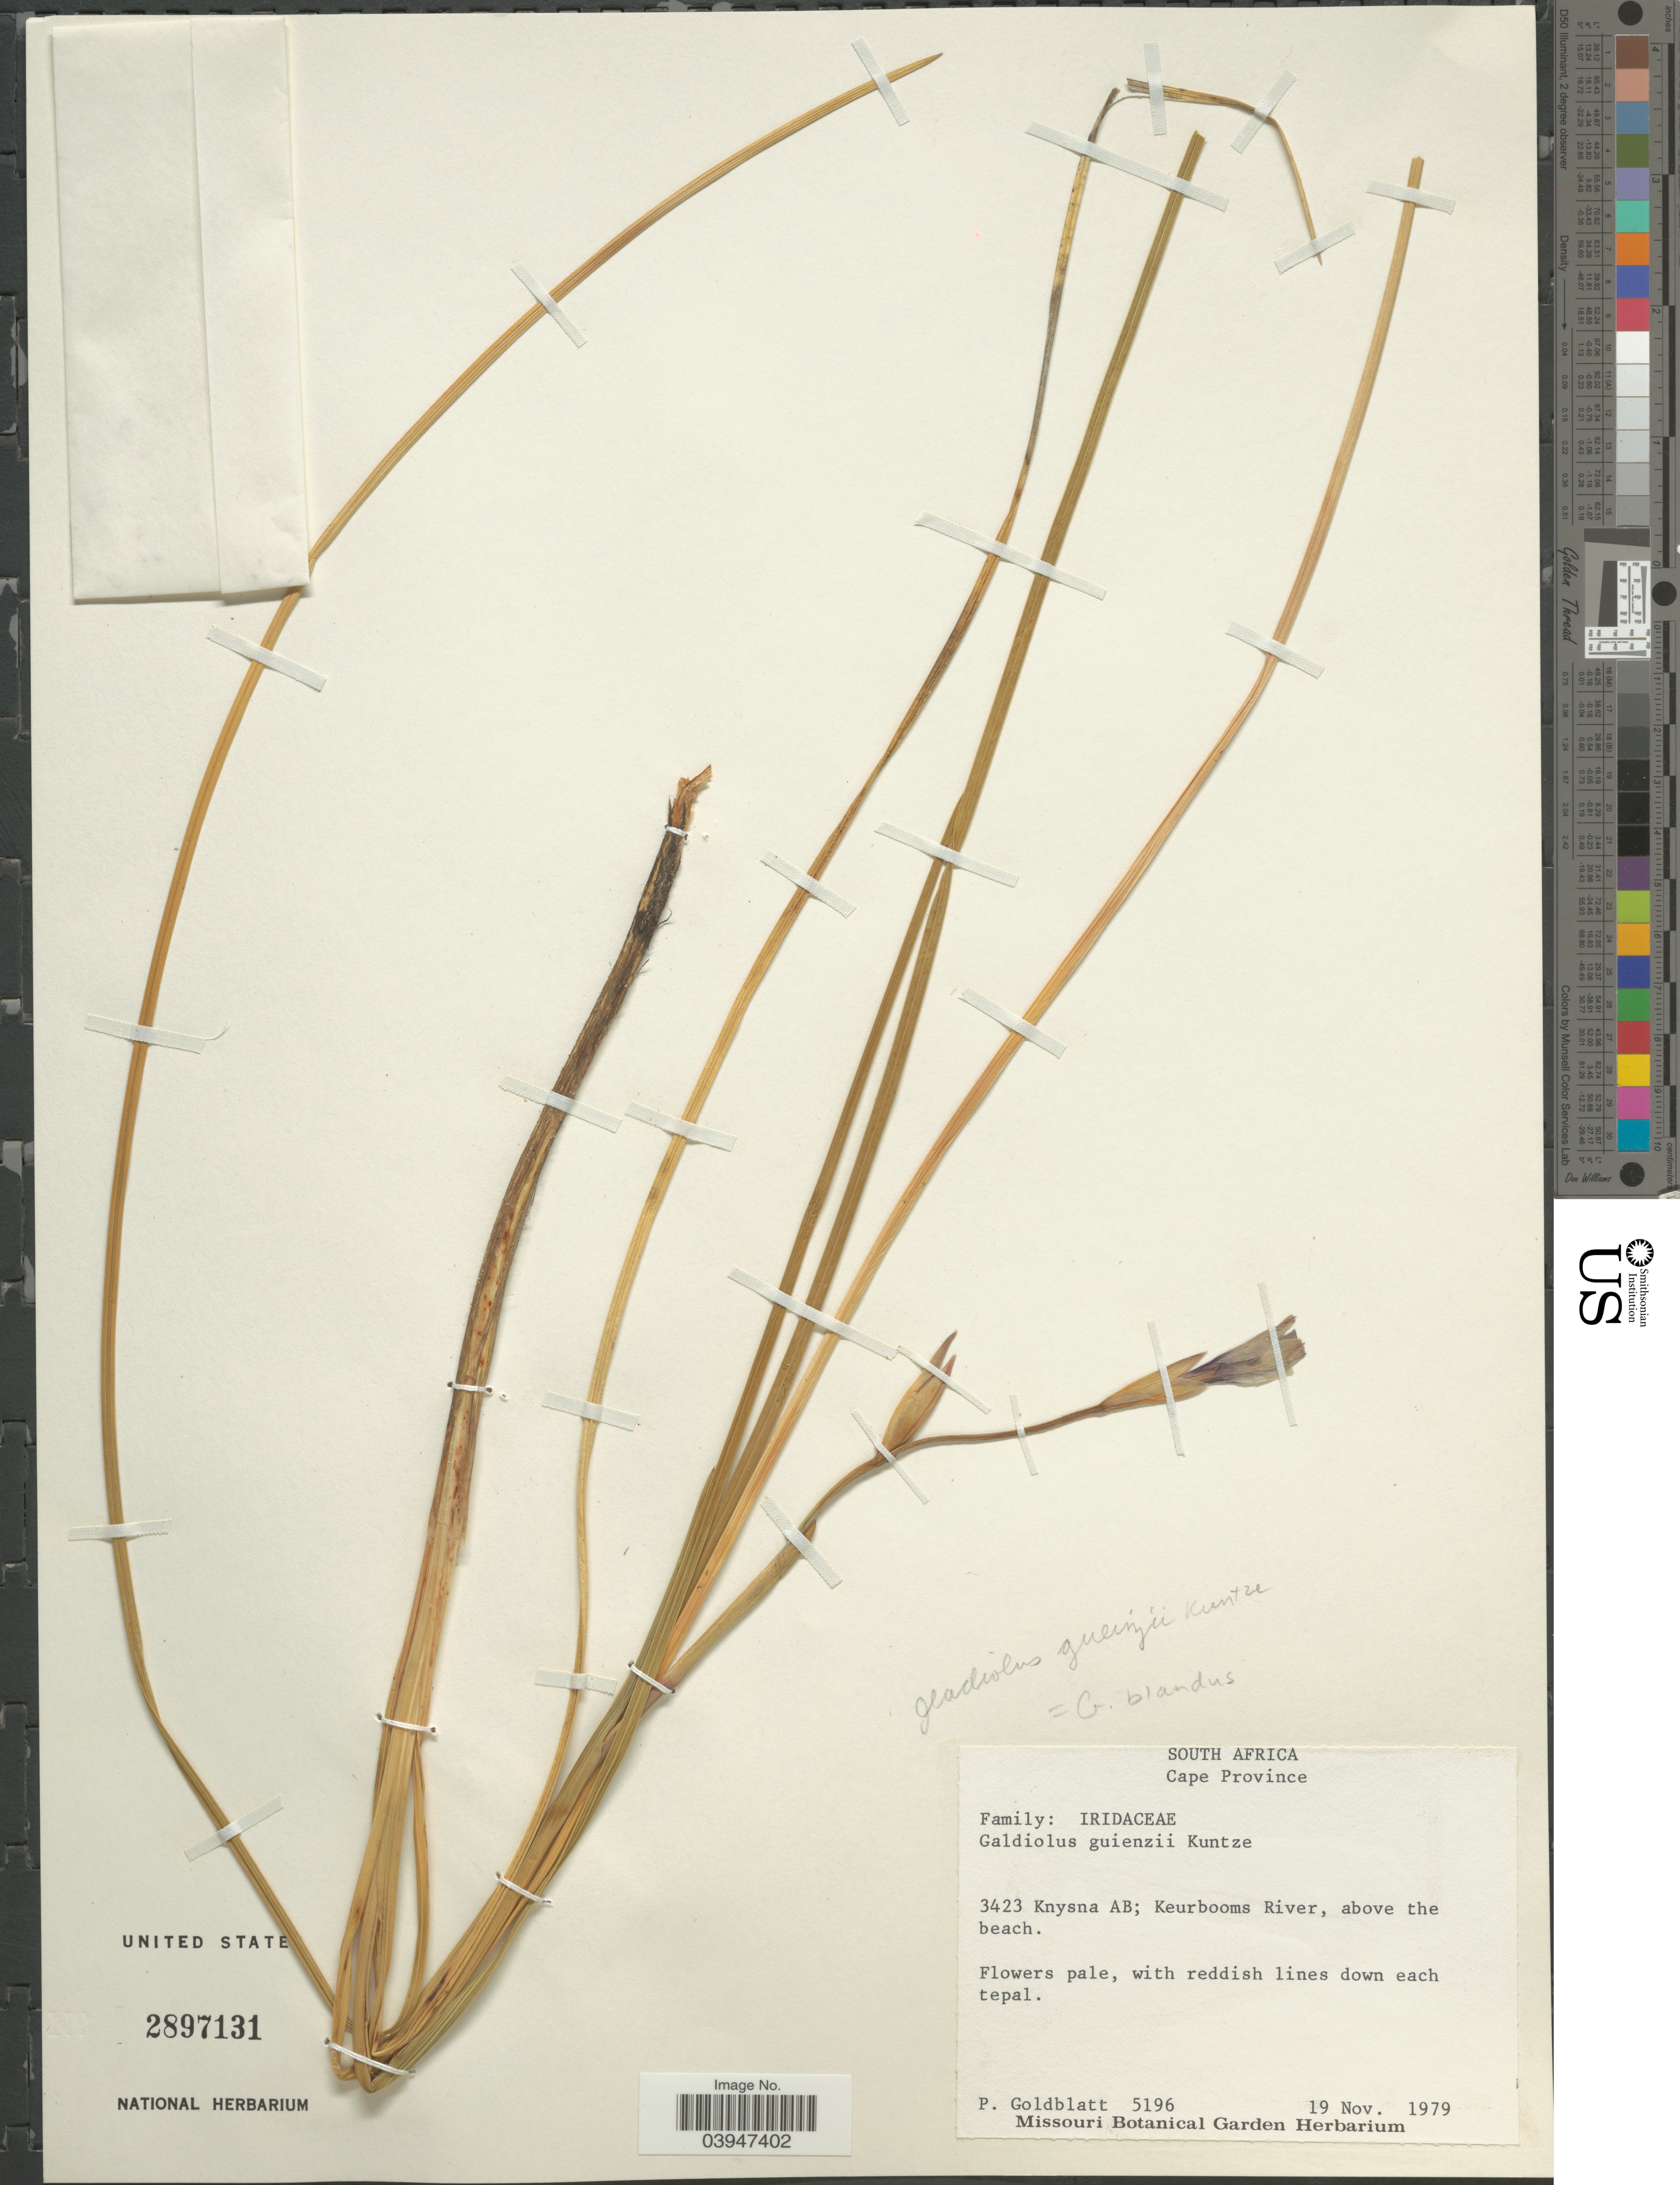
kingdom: Plantae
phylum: Tracheophyta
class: Liliopsida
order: Asparagales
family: Iridaceae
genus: Gladiolus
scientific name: Gladiolus blandus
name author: Aiton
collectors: P. Goldblatt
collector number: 5196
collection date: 1979-11-19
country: South Africa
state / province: Western Cape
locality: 3423 Knysna AB; Keurbooms River, above the beach.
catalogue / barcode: US 2897131